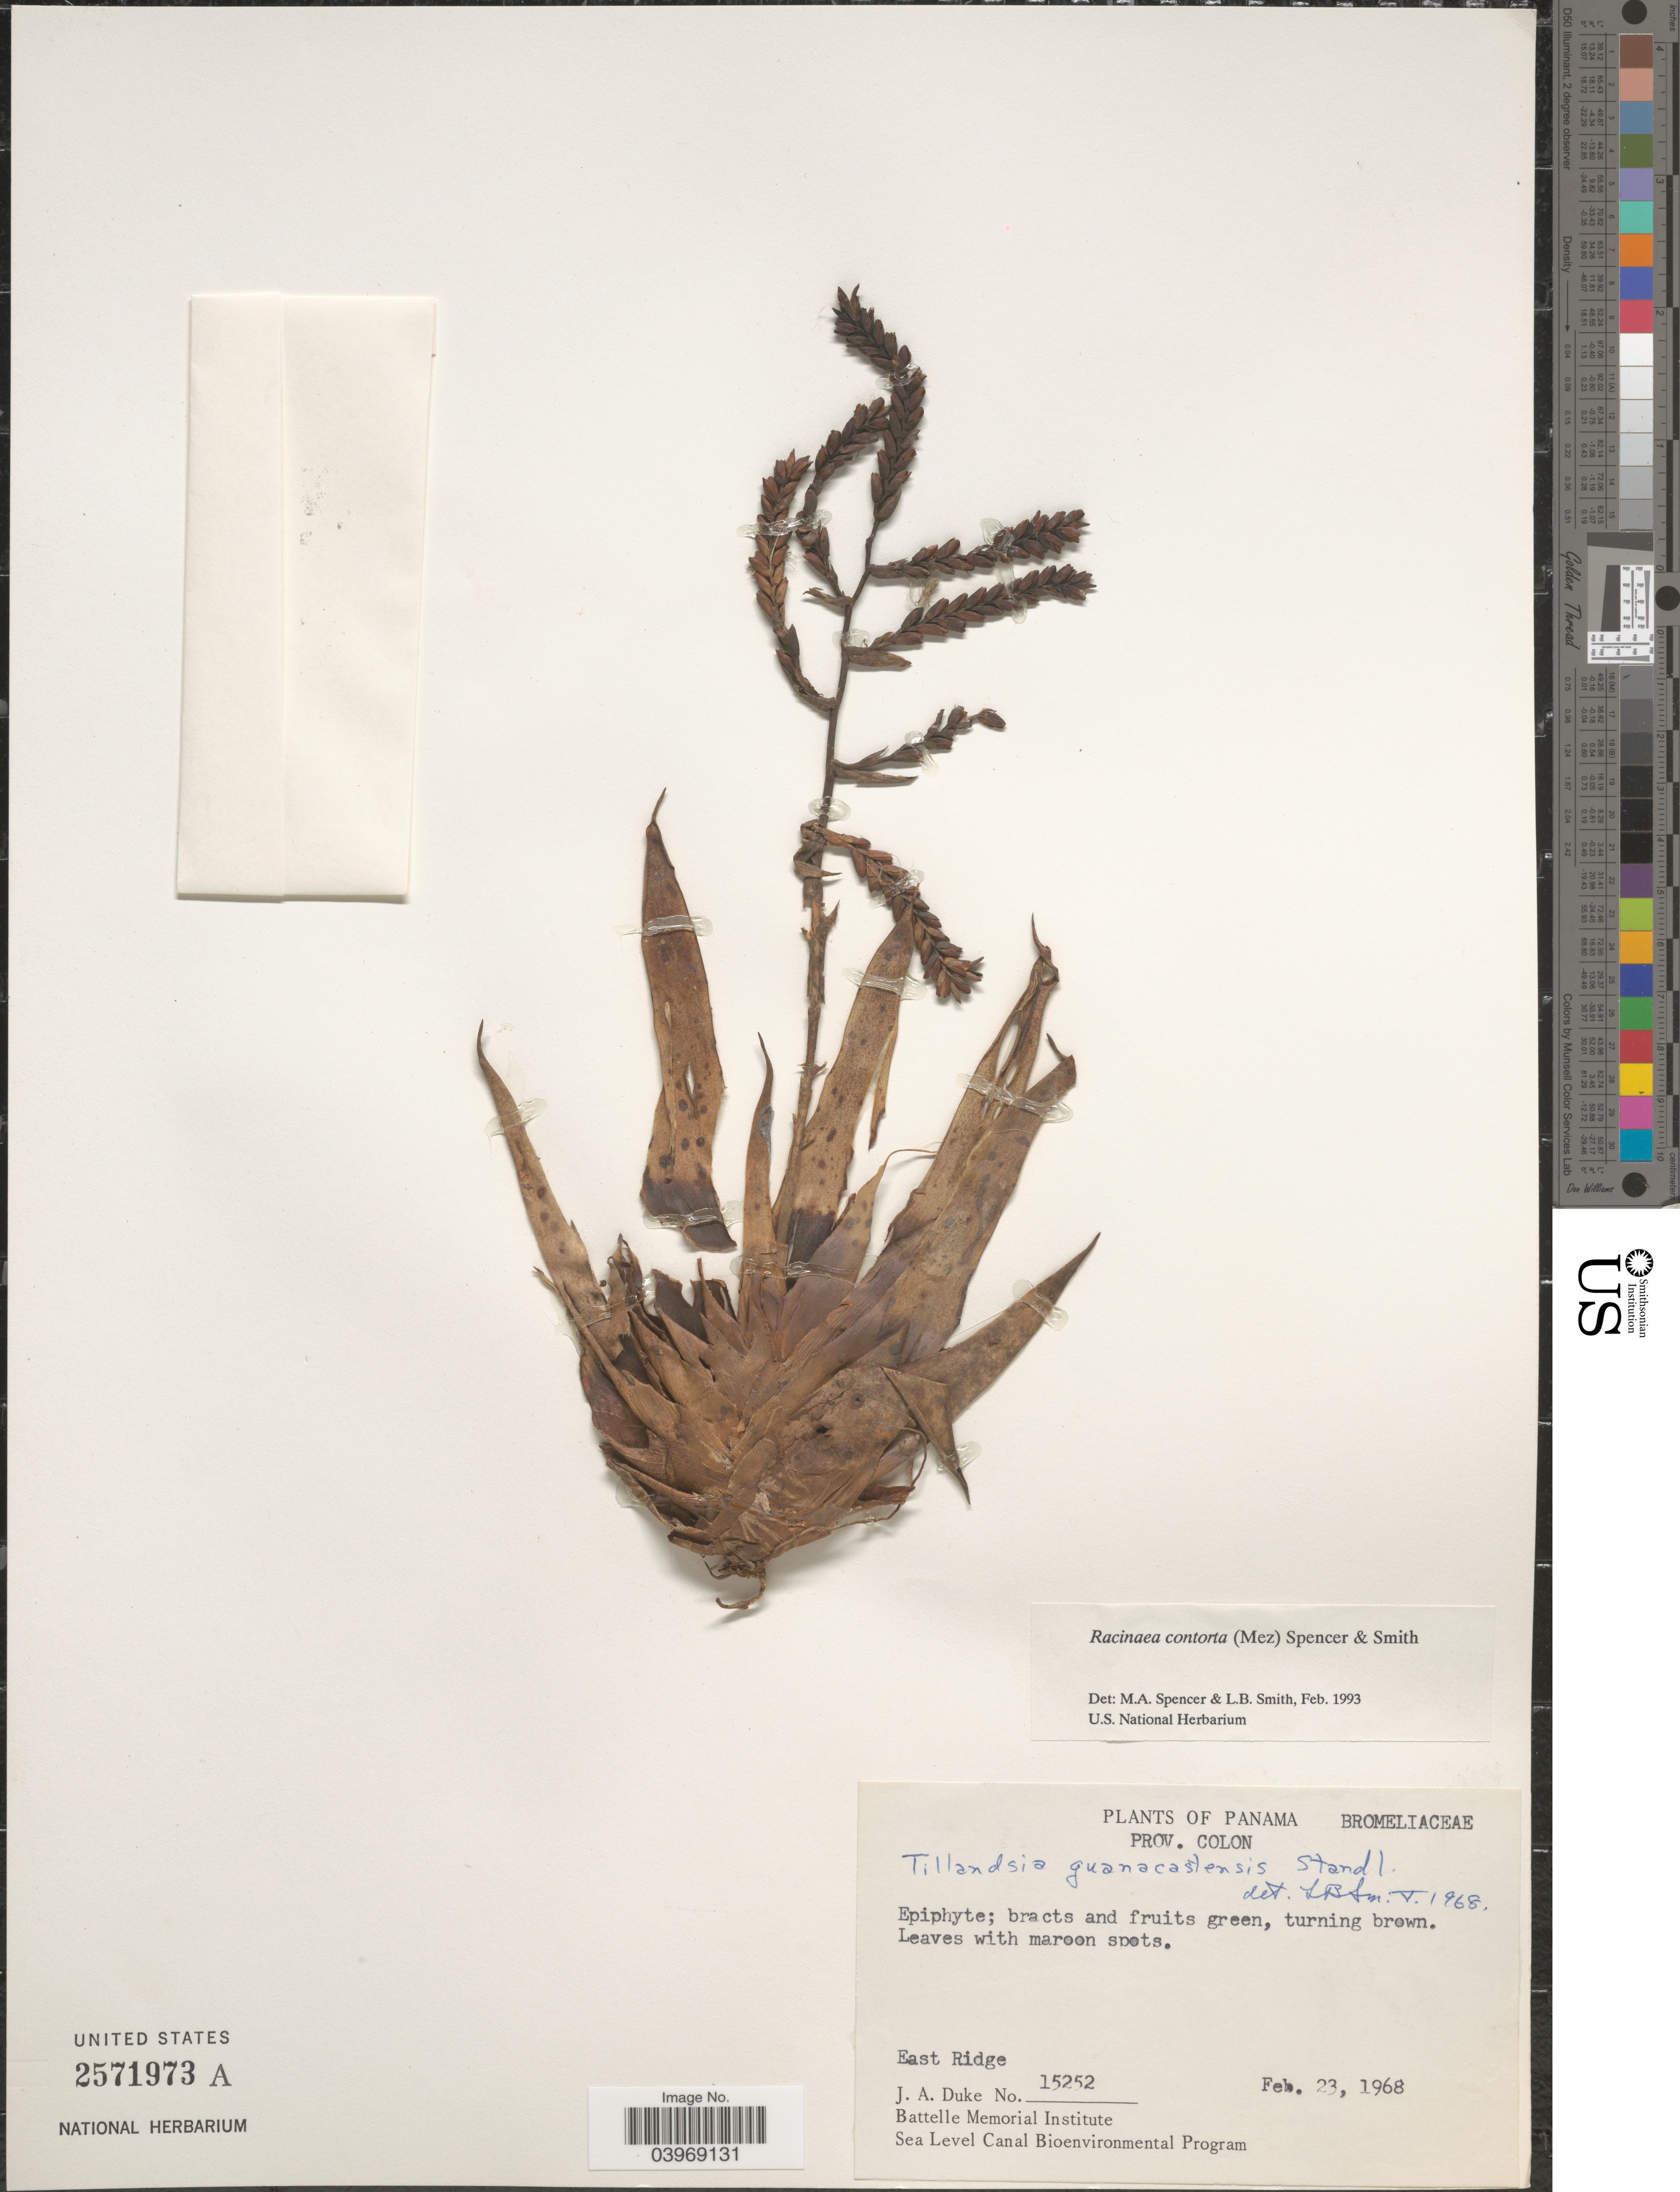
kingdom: Plantae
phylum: Tracheophyta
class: Liliopsida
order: Poales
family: Bromeliaceae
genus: Racinaea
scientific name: Racinaea contorta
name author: (Mez & Pittier) M.A. Spencer & L.B. Sm.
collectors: J. A. Duke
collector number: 15252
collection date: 1968-02-23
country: Panama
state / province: Colón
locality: East Ridge.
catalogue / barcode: US 2571973A